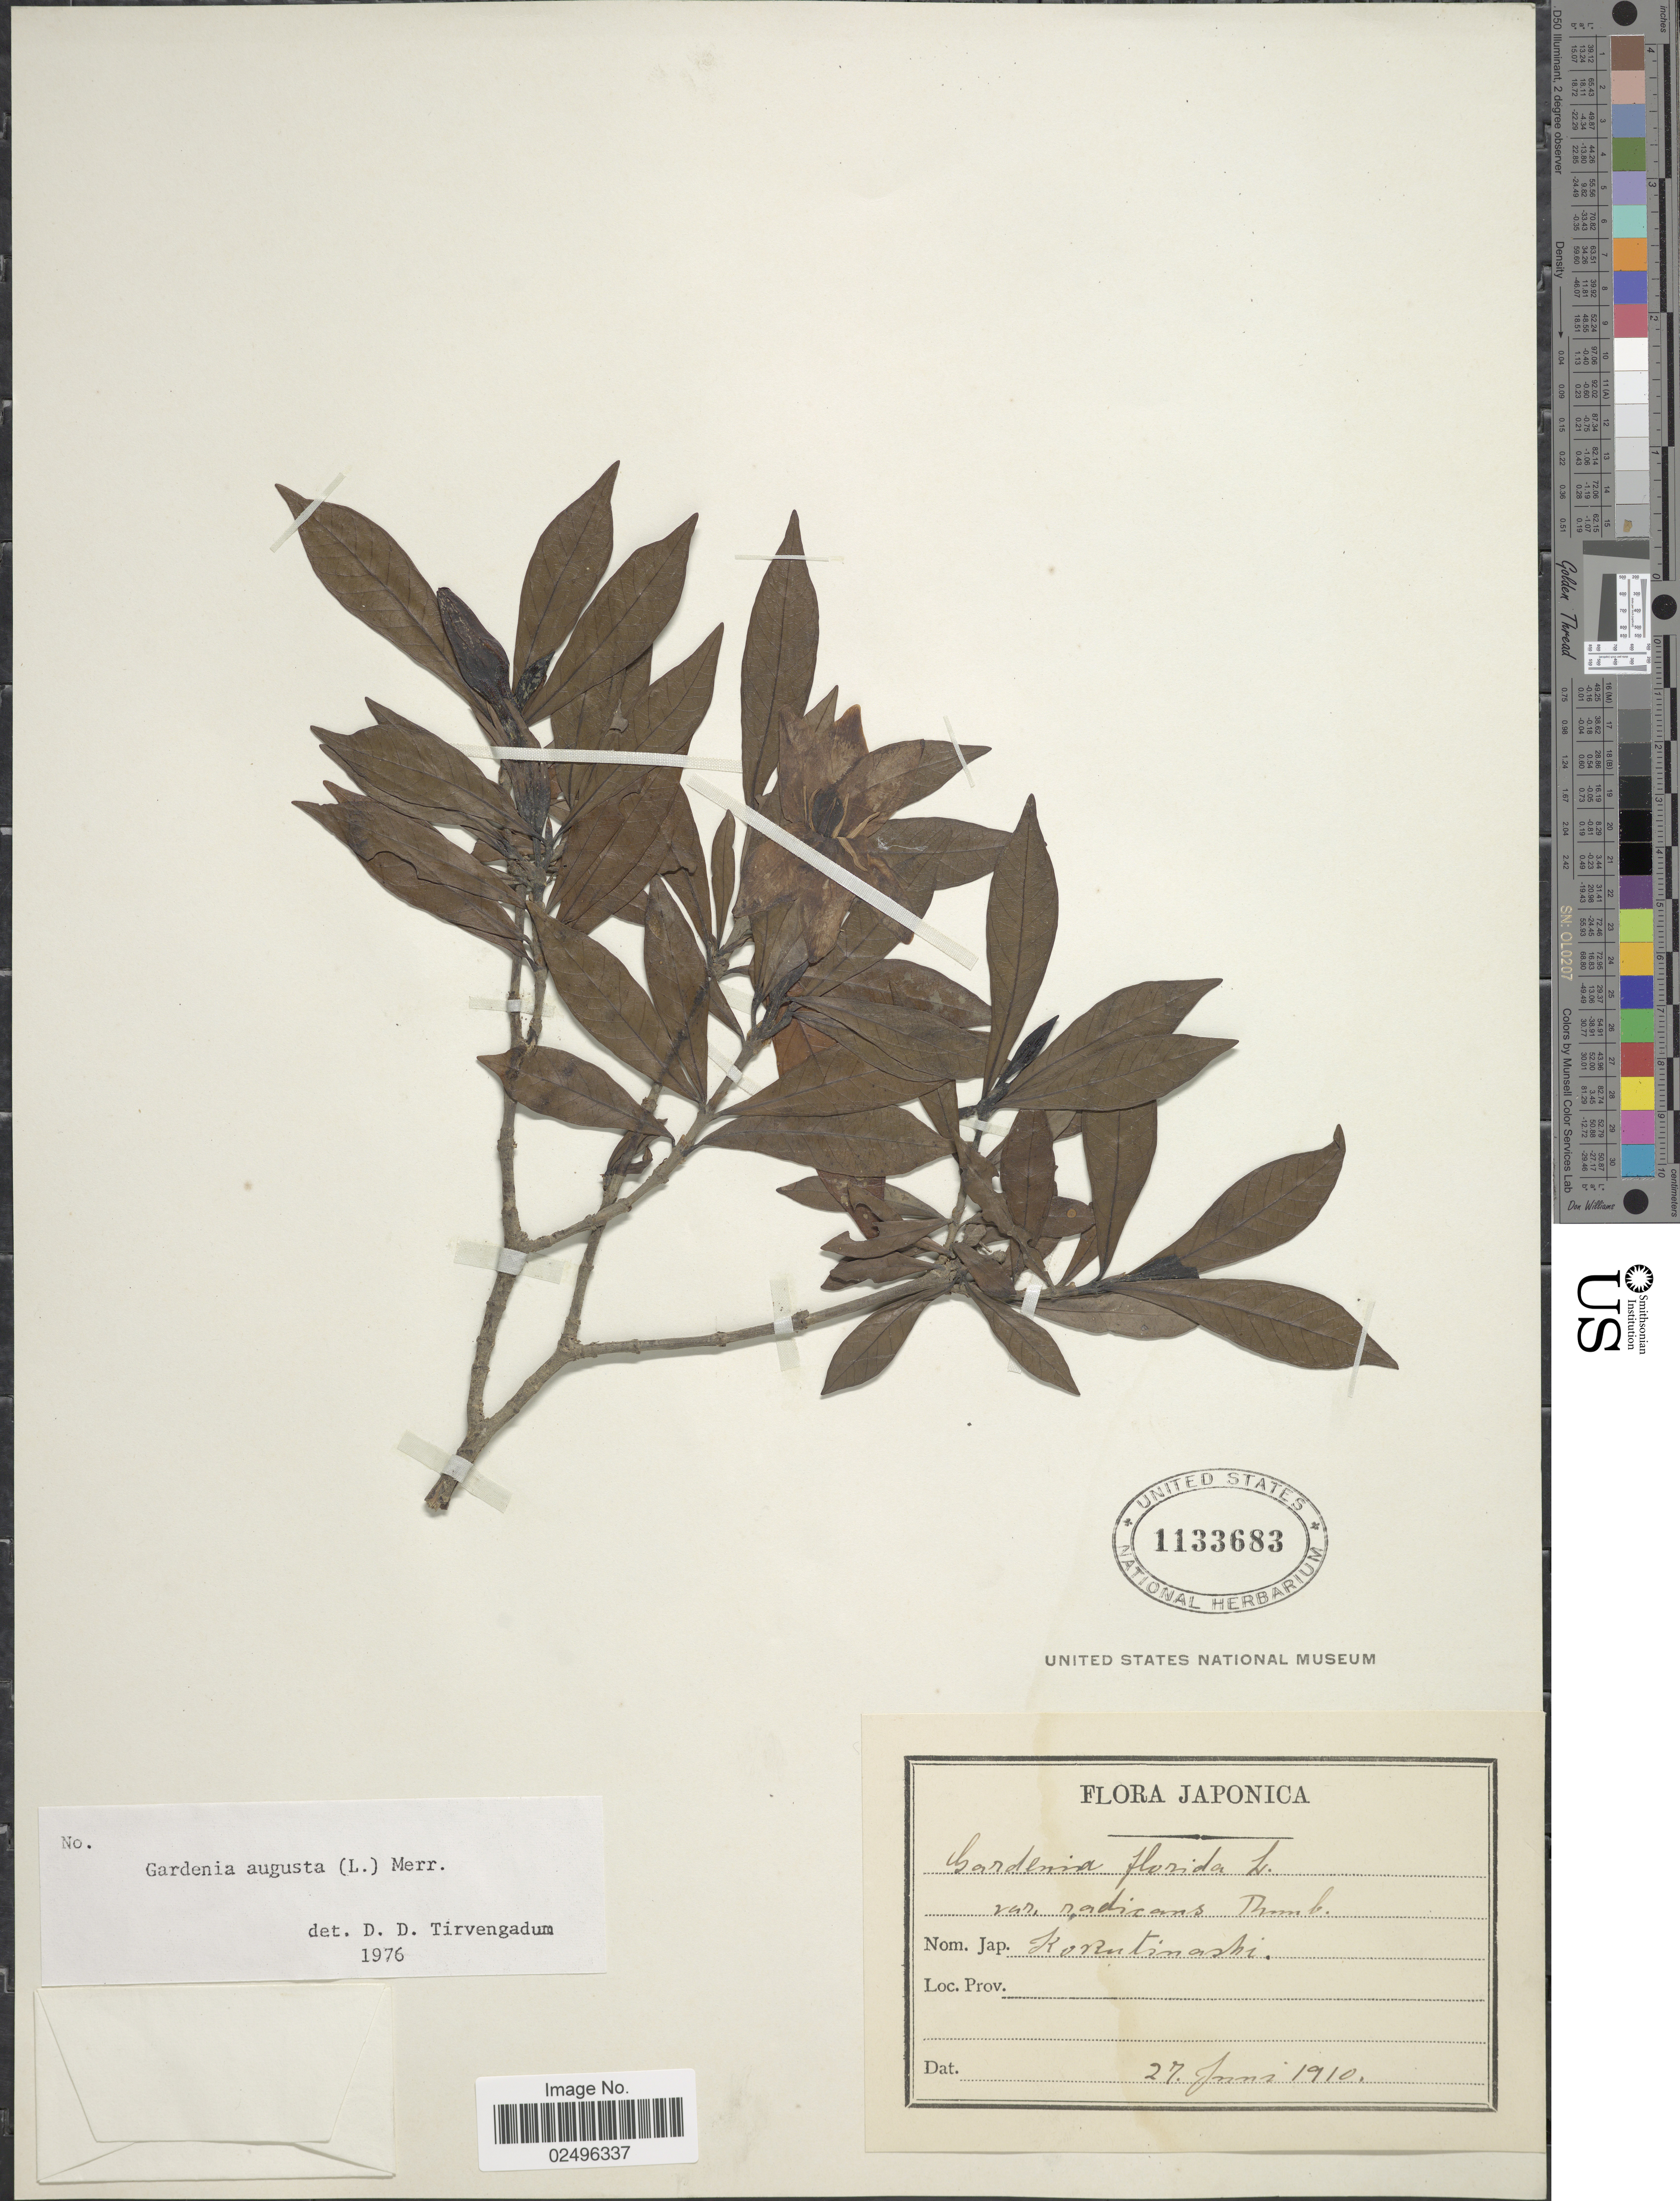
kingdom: Plantae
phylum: Tracheophyta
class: Magnoliopsida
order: Gentianales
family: Rubiaceae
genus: Gardenia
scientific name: Gardenia augusta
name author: (L.) Merr.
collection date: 1910-06-27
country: Japan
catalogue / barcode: US 1133683